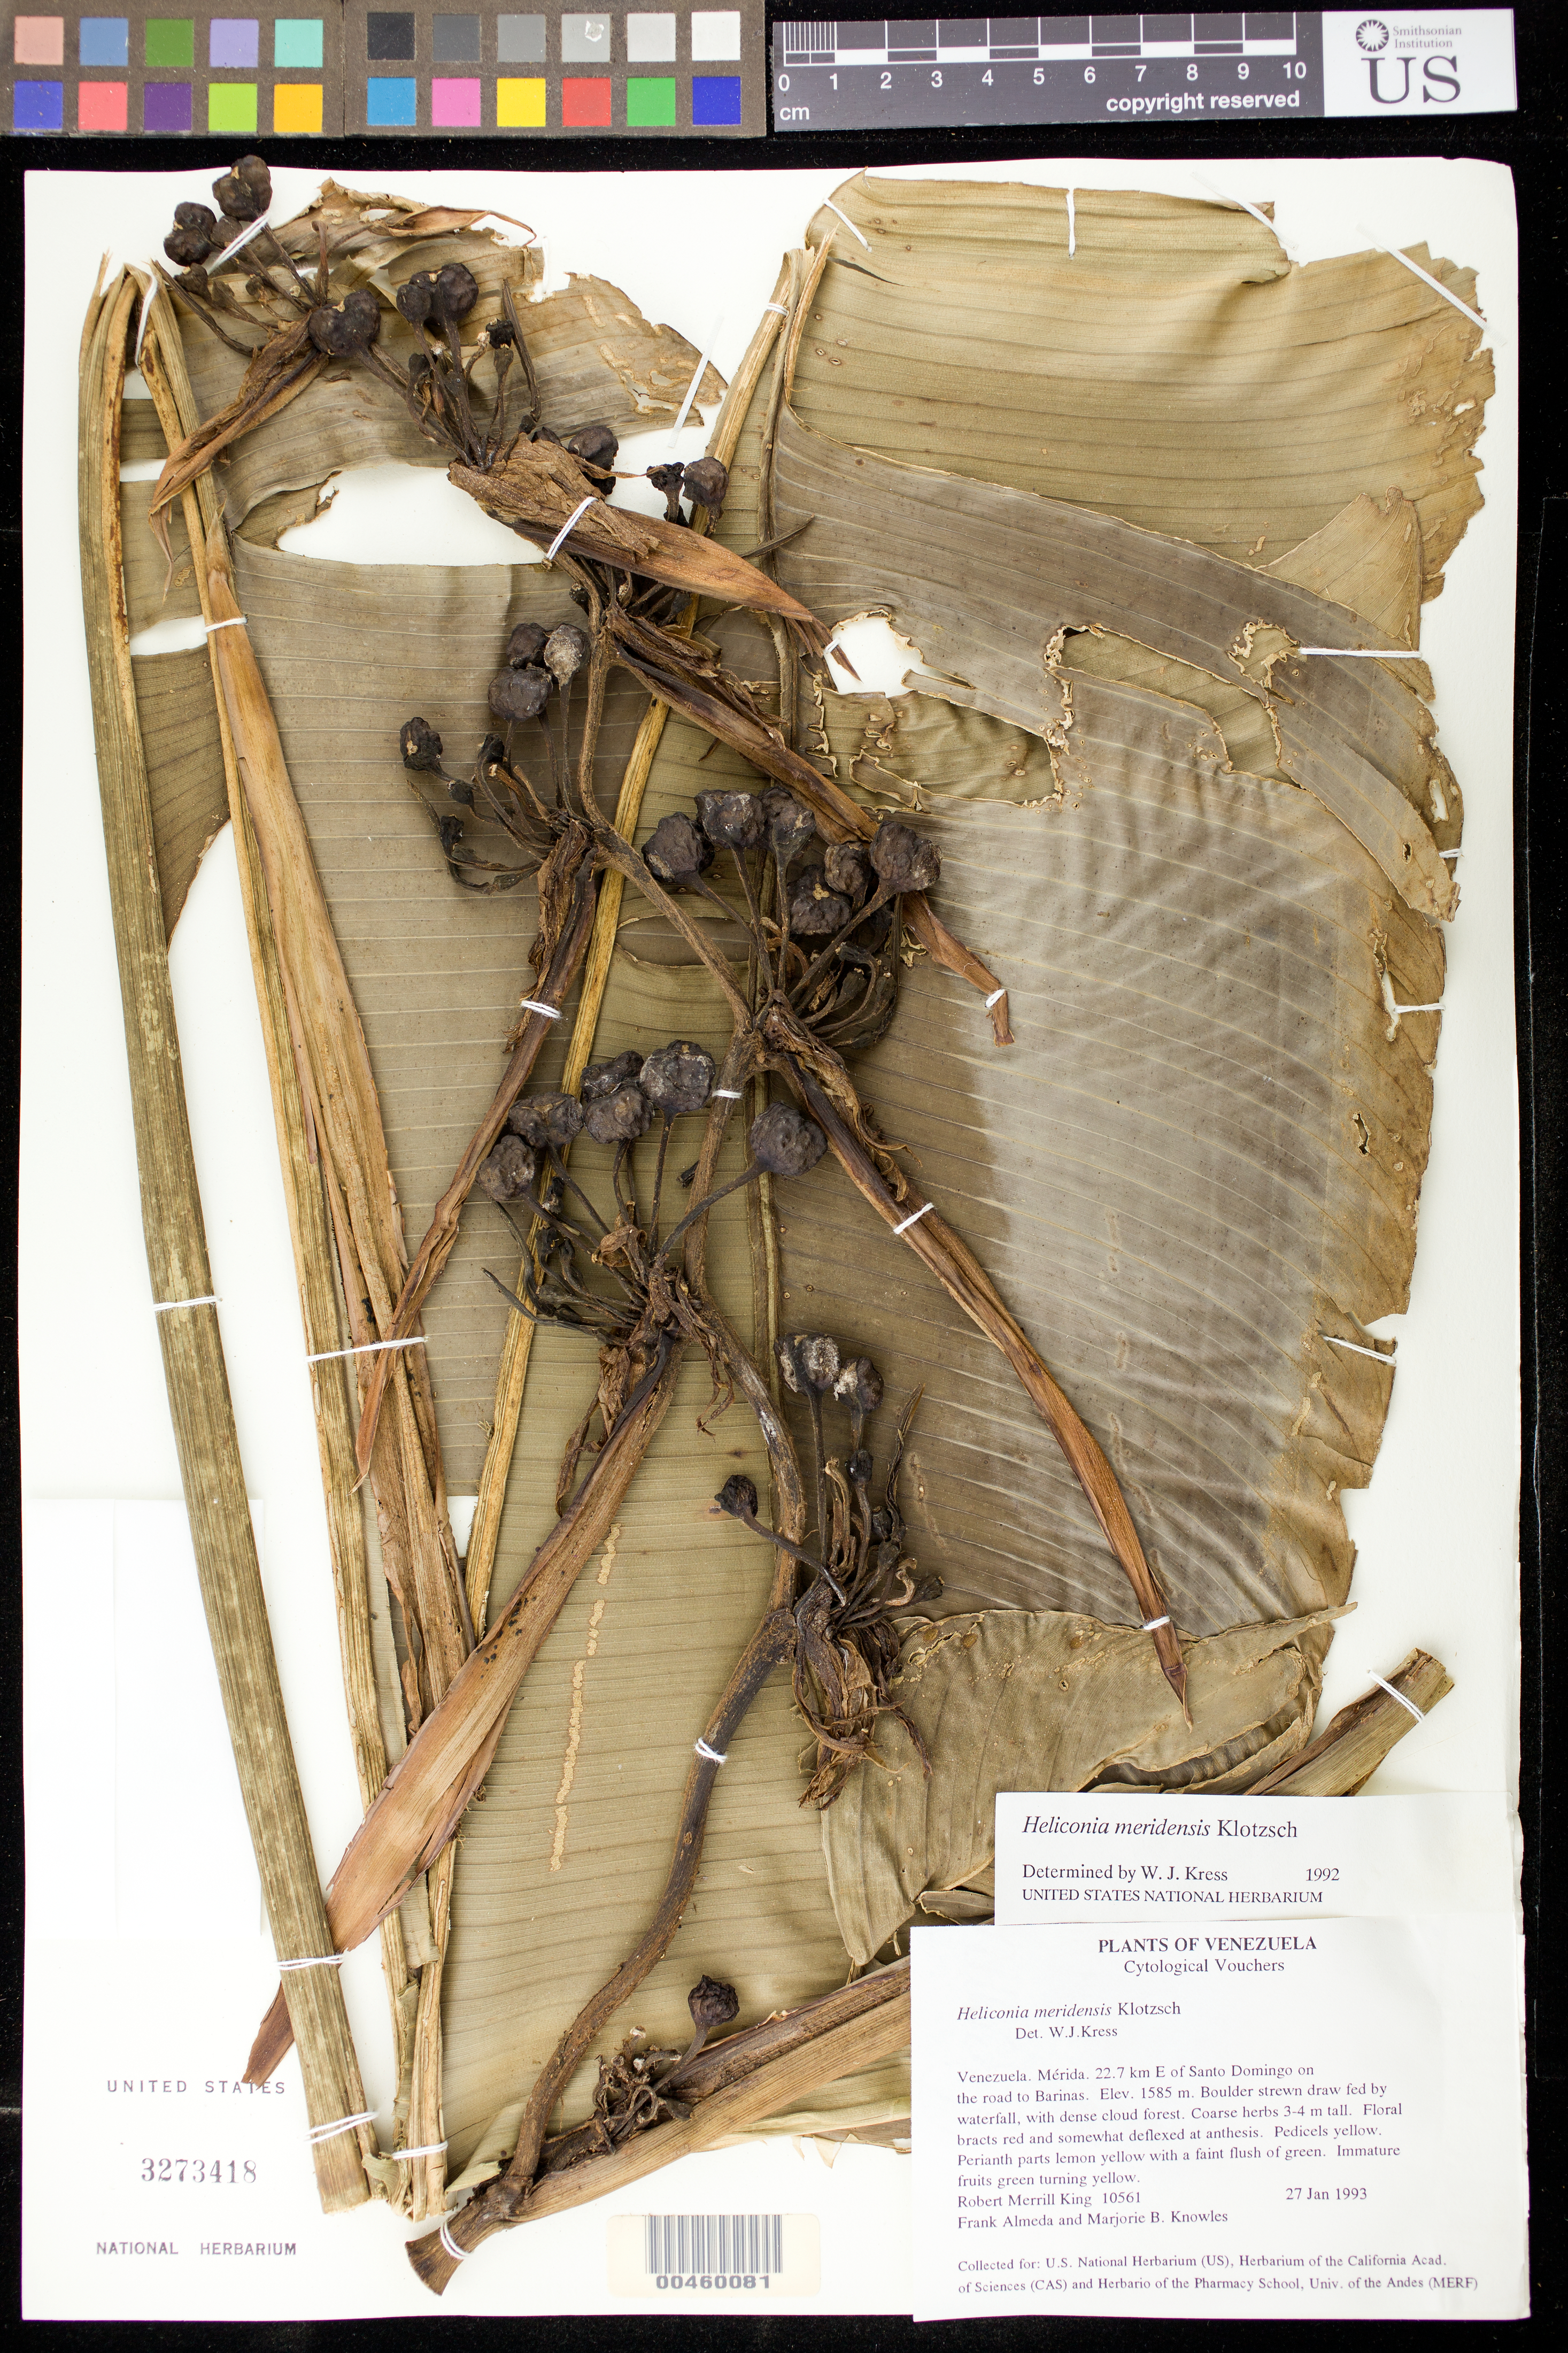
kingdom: Plantae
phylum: Tracheophyta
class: Magnoliopsida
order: Saxifragales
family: Grossulariaceae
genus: Ribes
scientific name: Ribes atropurpureum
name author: C.A. Mey.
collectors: R. M. King, F. Almeda & M. B. Knowles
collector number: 10561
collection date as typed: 27 Jan 1993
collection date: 1993-01-27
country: Venezuela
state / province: Mérida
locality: E. of santo domingo on road to barinas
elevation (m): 1585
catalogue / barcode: US 3273418